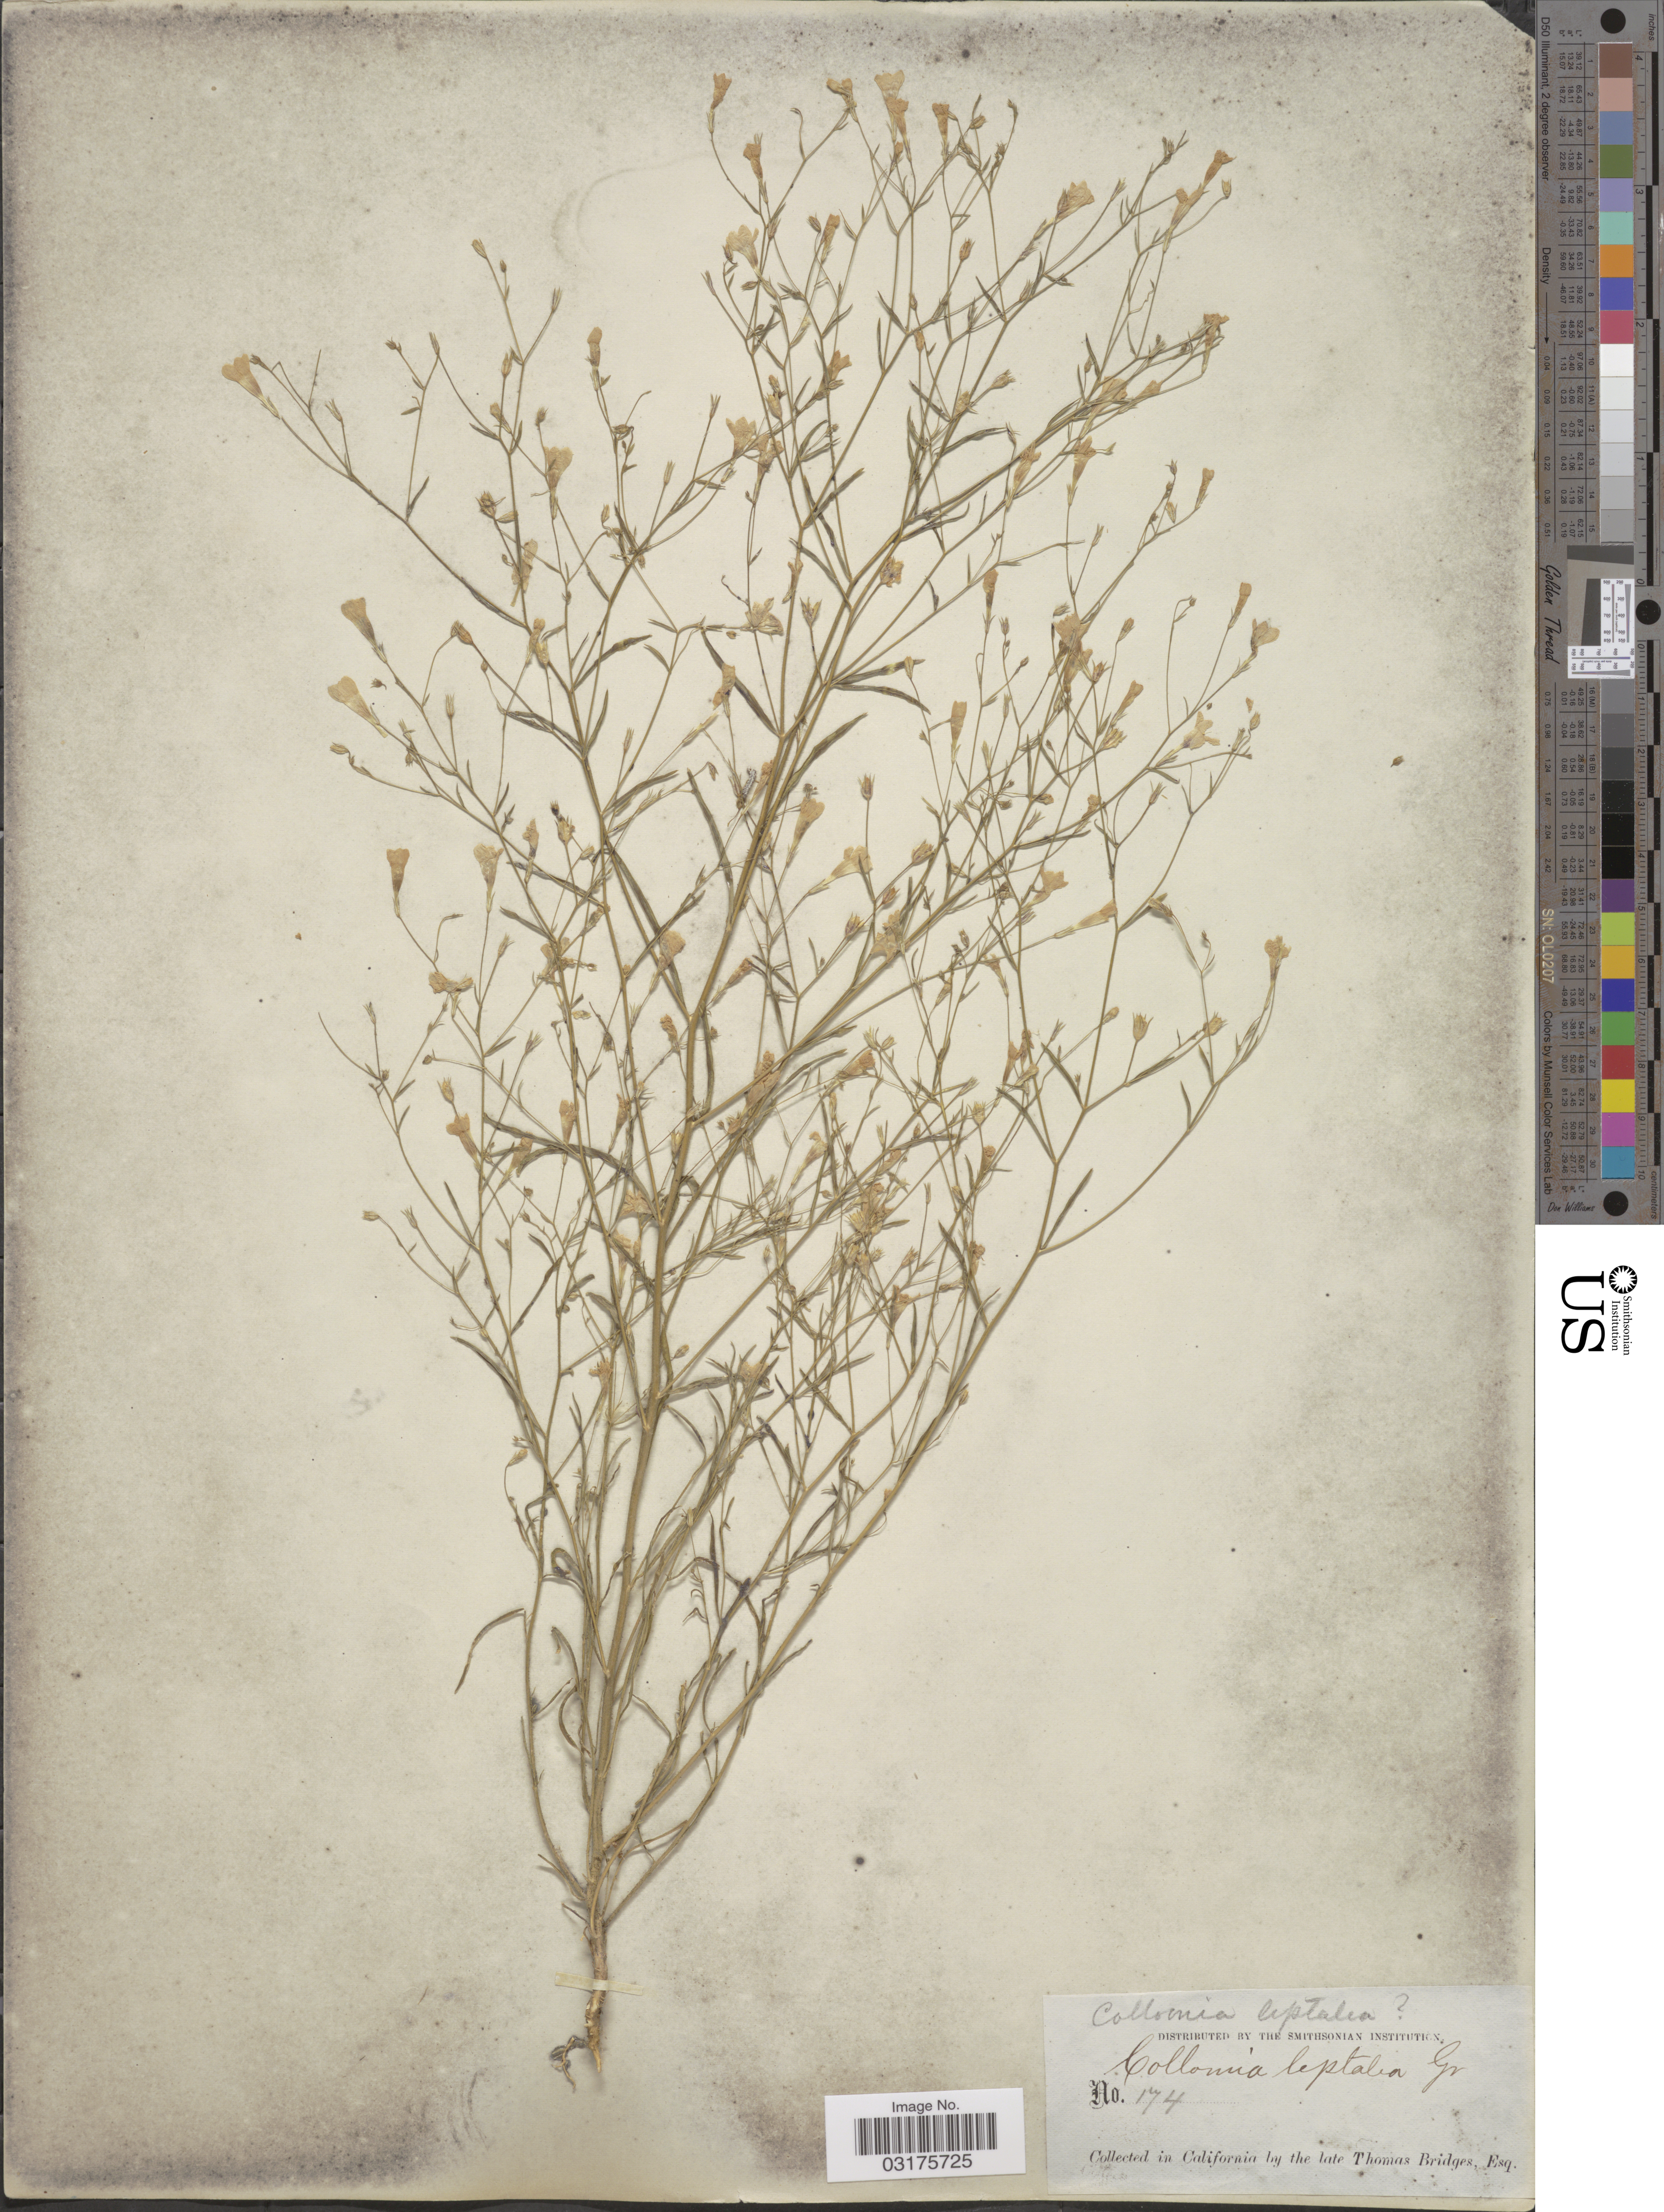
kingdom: Plantae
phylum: Tracheophyta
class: Magnoliopsida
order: Ericales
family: Polemoniaceae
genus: Navarretia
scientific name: Navarretia leptalea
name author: (A. Gray) L.A. Johnson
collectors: T. Bridges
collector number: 174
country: United States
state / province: California